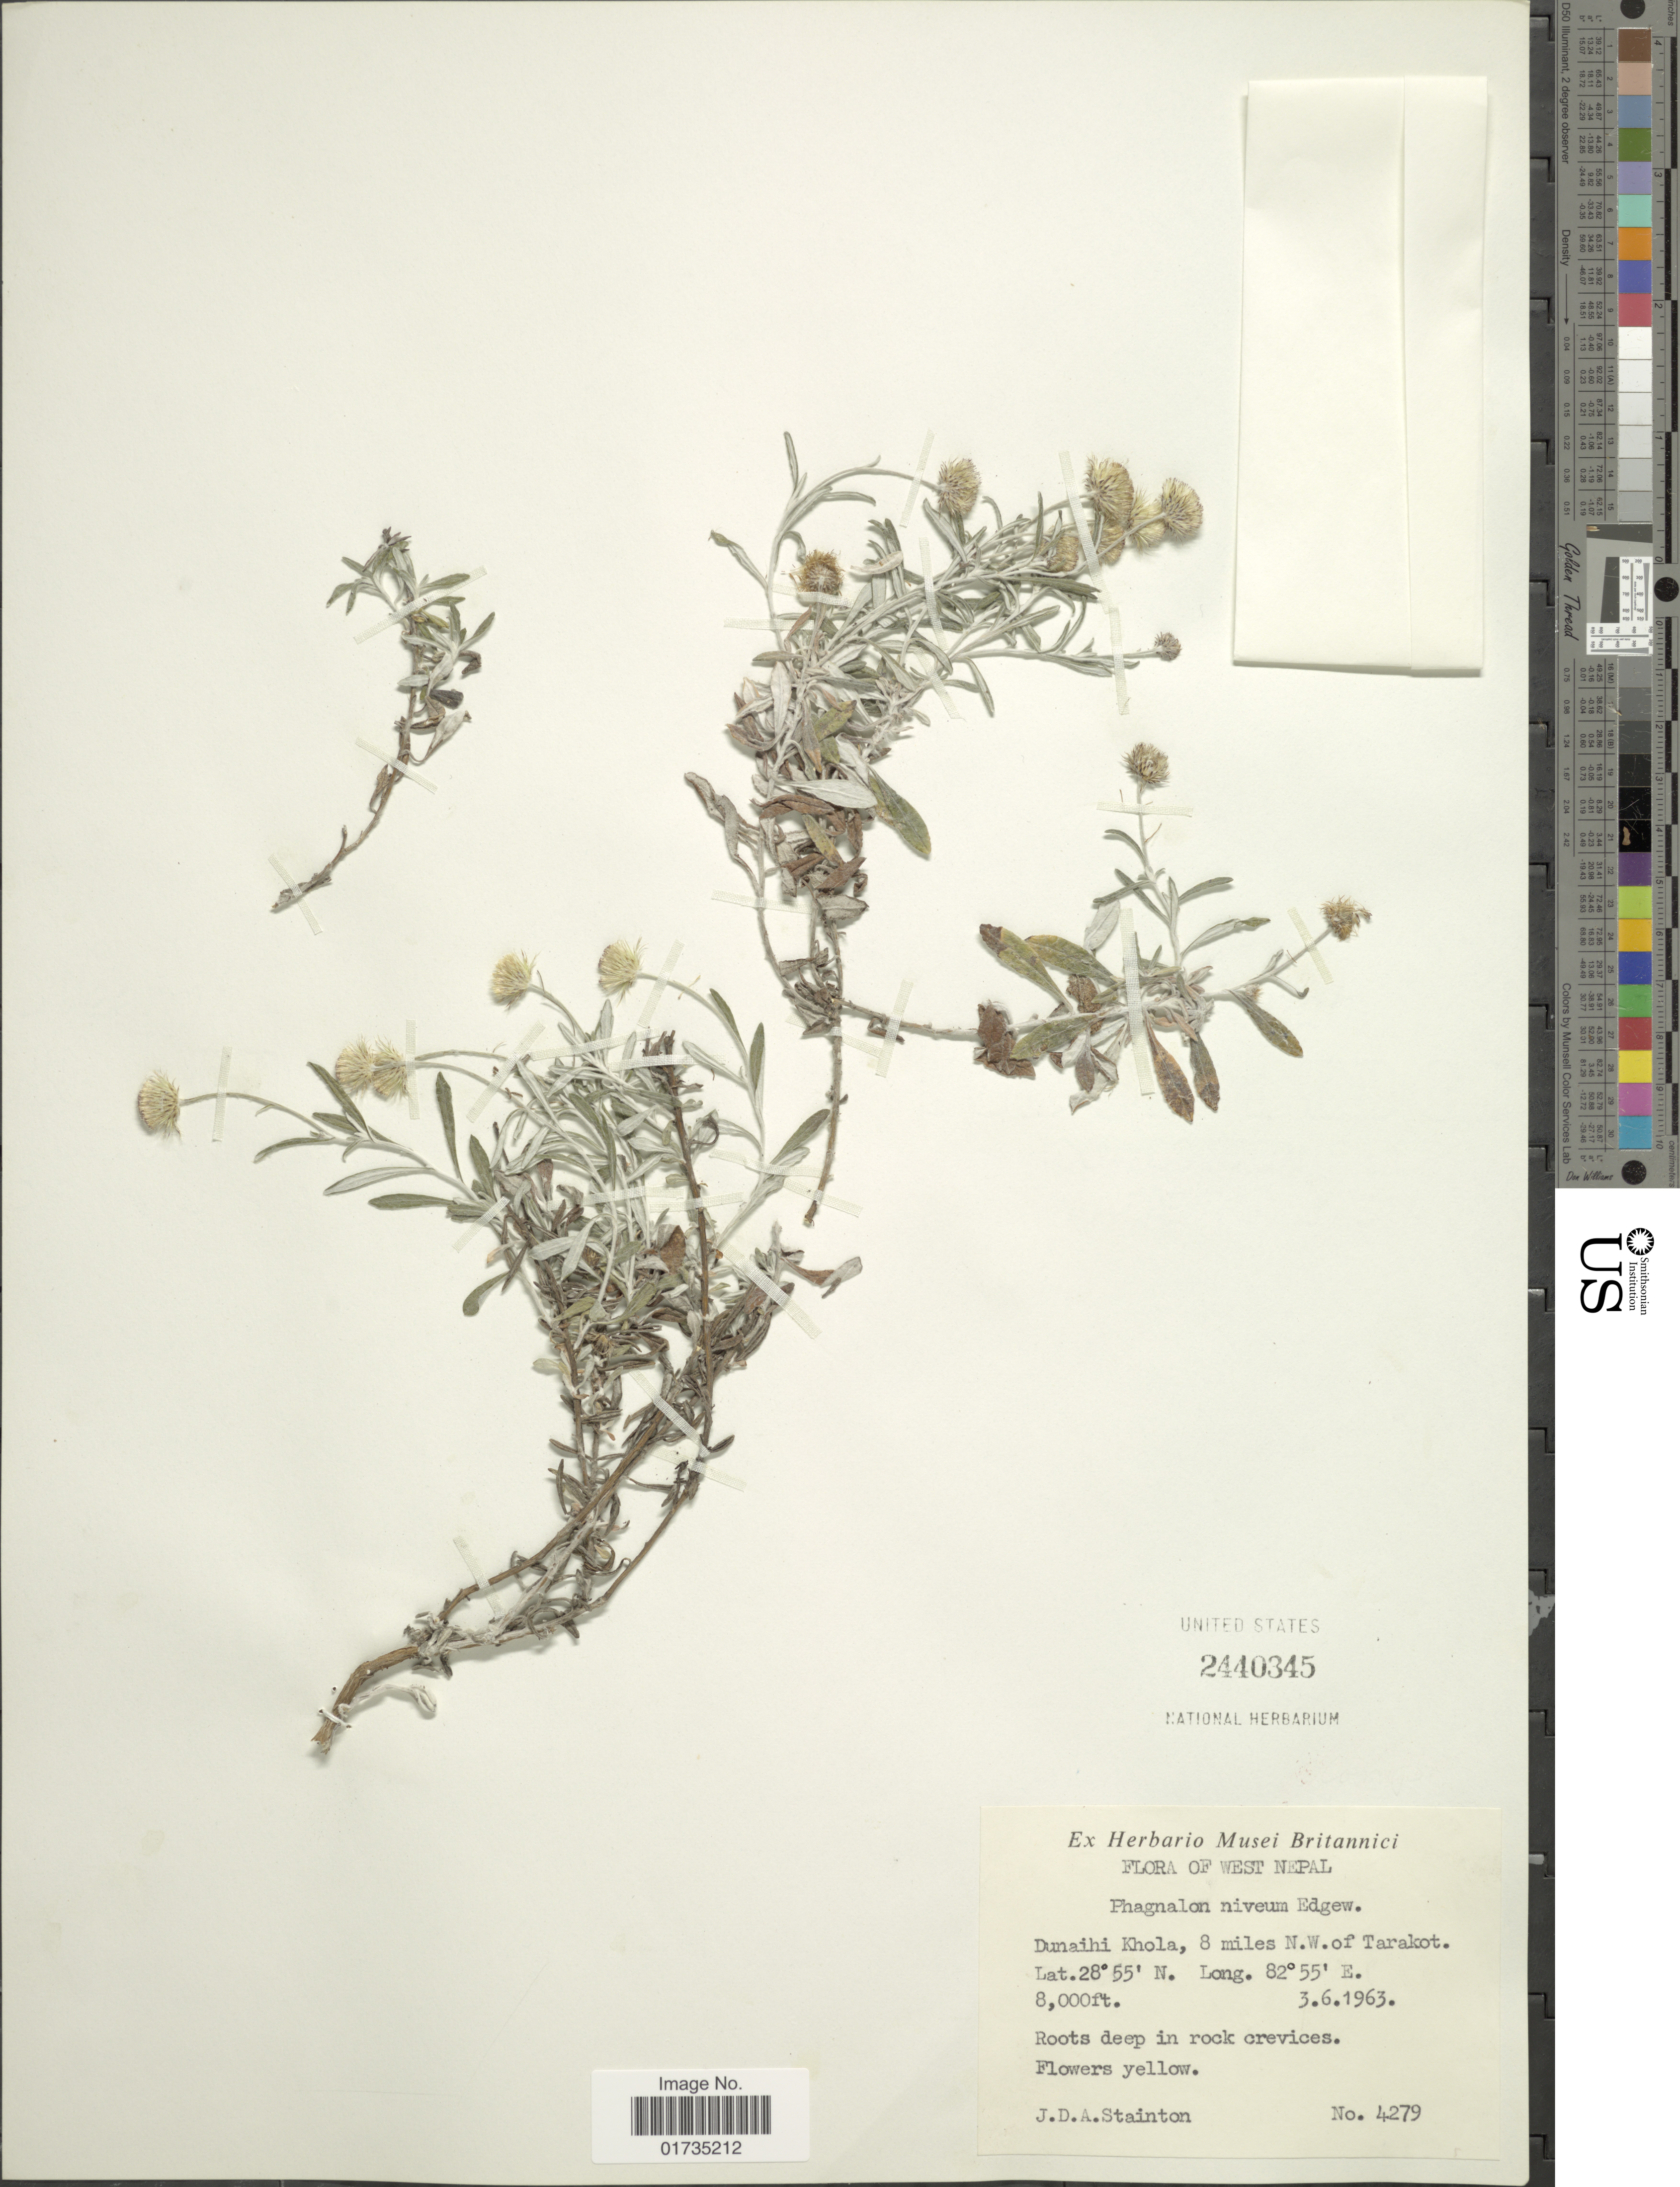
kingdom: Plantae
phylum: Tracheophyta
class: Magnoliopsida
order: Asterales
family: Asteraceae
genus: Phagnalon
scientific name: Phagnalon niveum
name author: Edgew.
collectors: J. Stainton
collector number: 4279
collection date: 1963-06-03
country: Nepal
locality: West Nepal. Dunaihi Khola, 8 miles N. W. of Tarakot.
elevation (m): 2438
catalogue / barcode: US 2440345